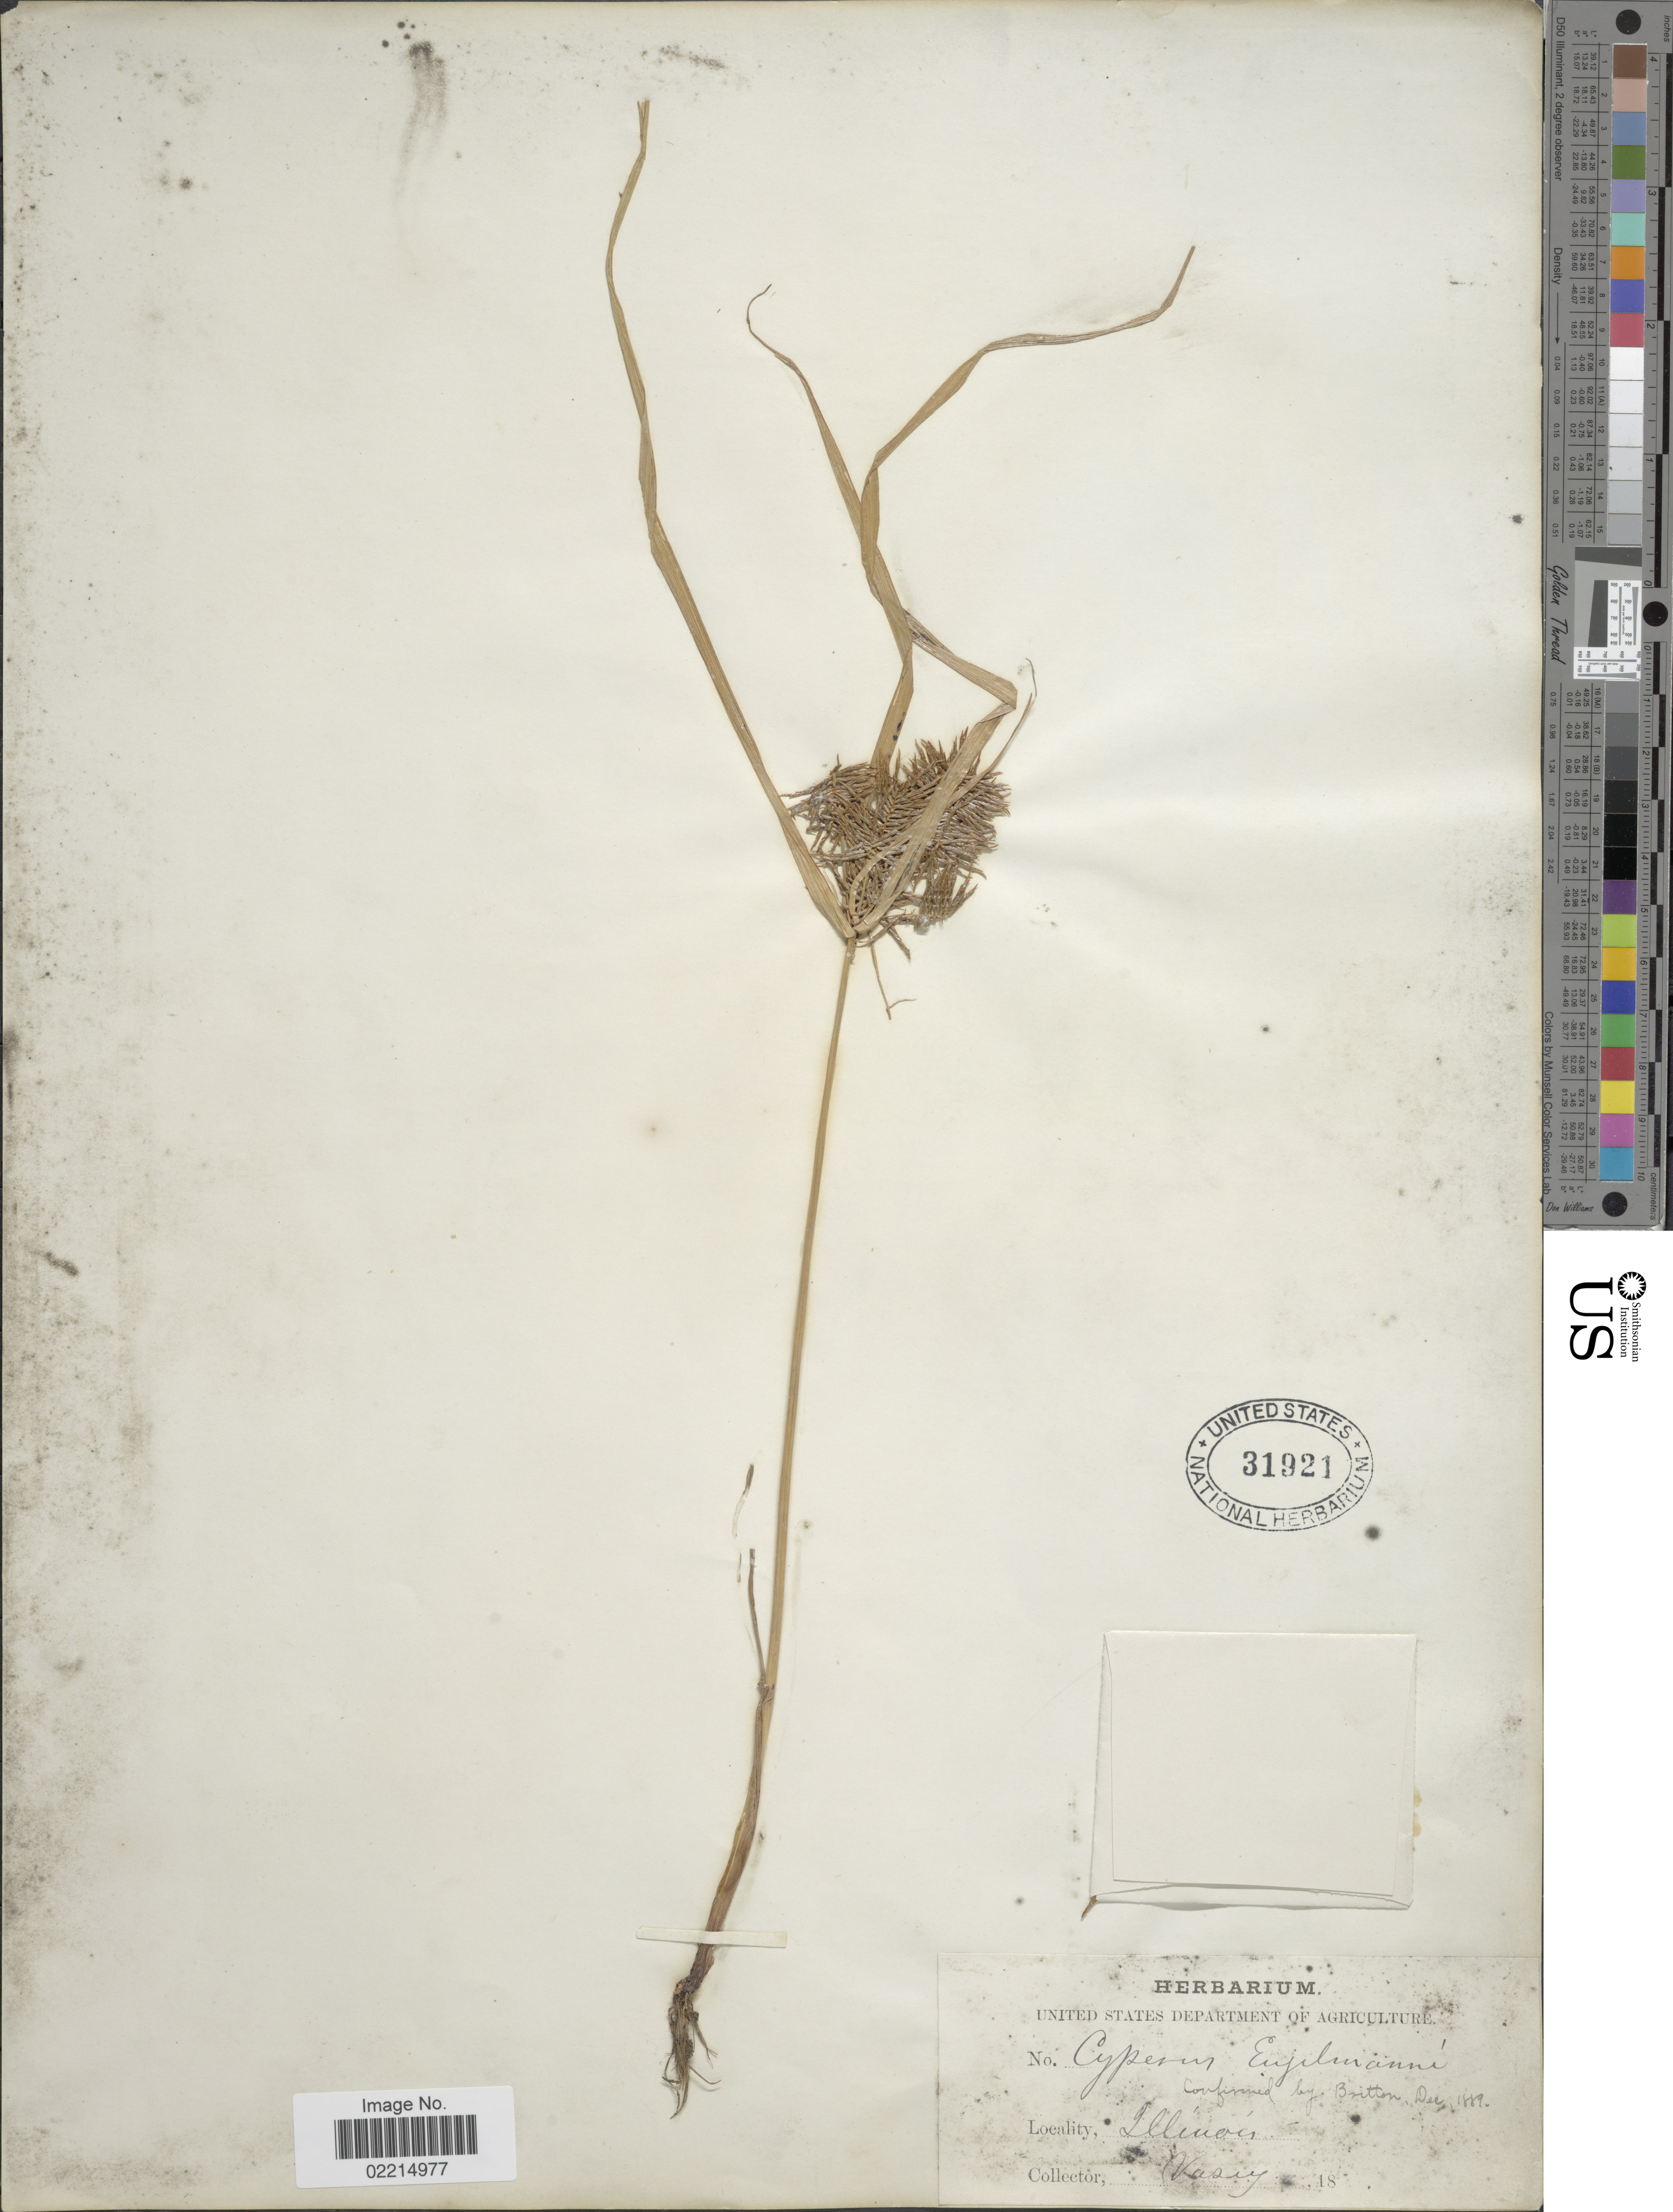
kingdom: Plantae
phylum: Tracheophyta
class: Liliopsida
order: Poales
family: Cyperaceae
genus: Cyperus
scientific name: Cyperus engelmannii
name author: Steud.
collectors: Vasey, --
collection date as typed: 18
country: United States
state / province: Illinois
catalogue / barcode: US 31921